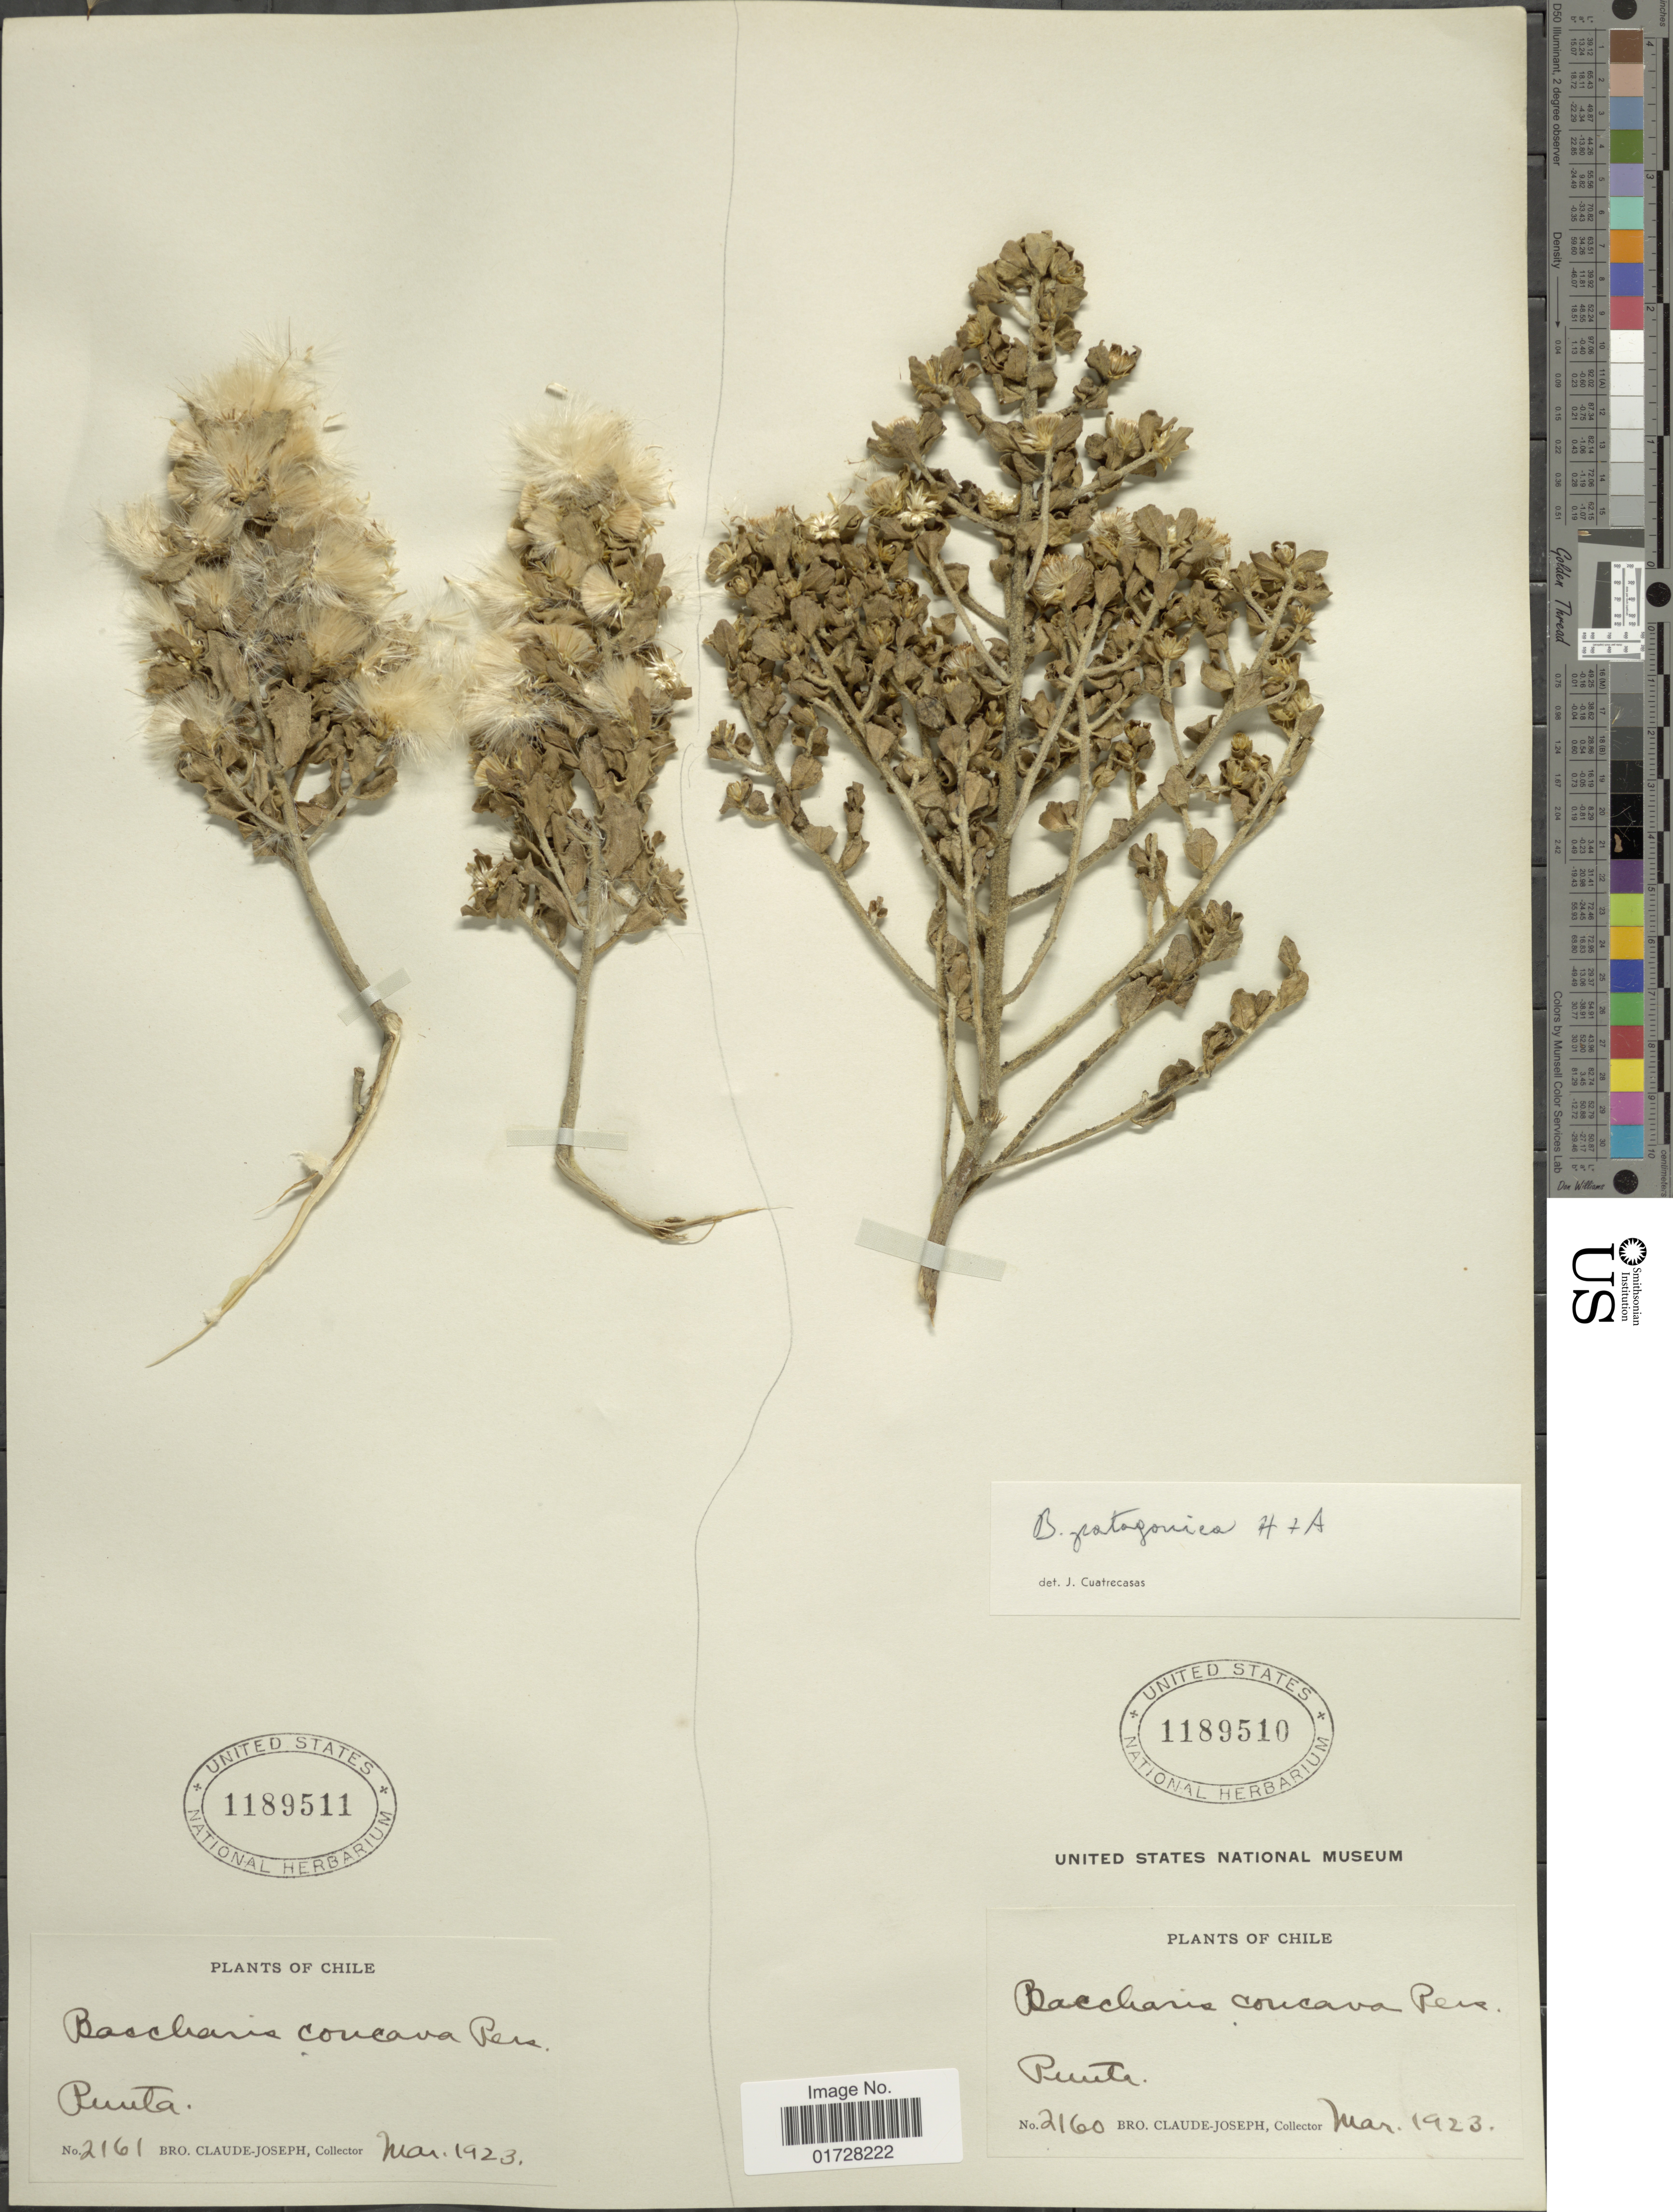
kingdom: Plantae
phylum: Tracheophyta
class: Magnoliopsida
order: Asterales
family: Asteraceae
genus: Baccharis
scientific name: Baccharis patagonica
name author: Hook. & Arn.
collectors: Bro. Claude-Joseph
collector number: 2160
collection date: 1923-03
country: Chile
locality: Punta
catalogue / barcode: US 1189510-2